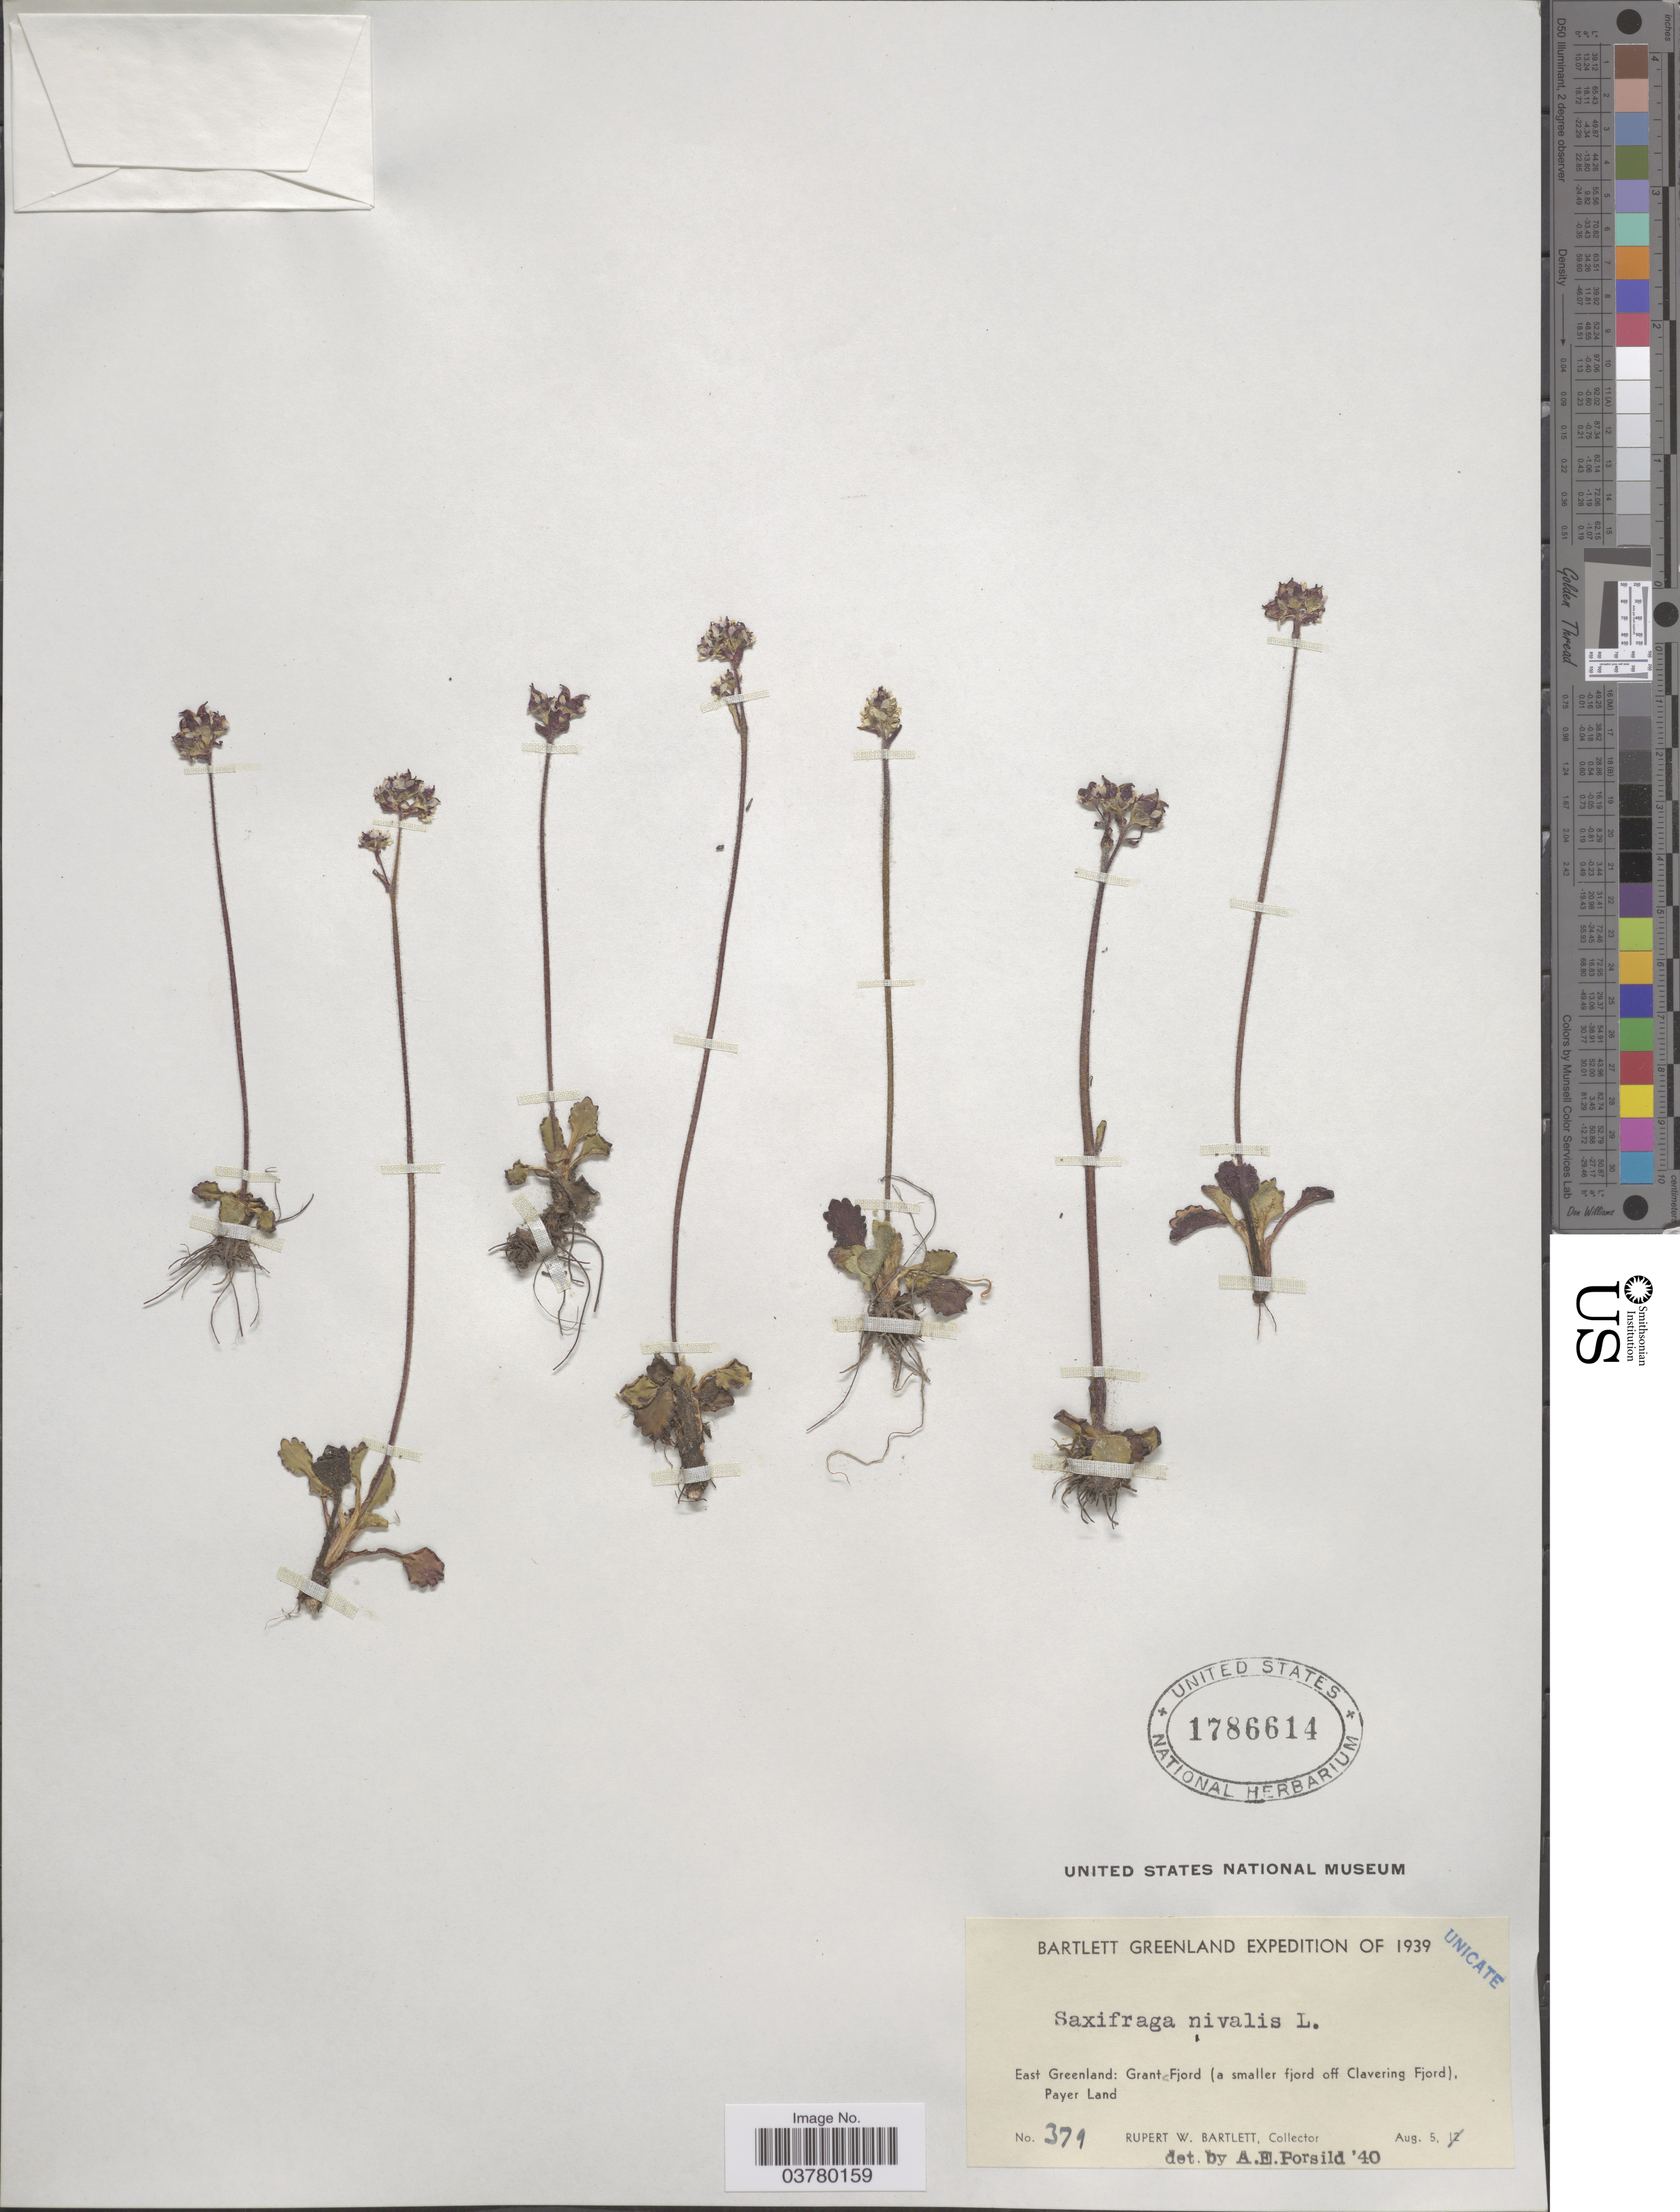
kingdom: Plantae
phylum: Tracheophyta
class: Magnoliopsida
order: Saxifragales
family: Saxifragaceae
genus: Micranthes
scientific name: Micranthes nivalis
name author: (L.) Small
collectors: R. W. Bartlett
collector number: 379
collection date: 1939-08-05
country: Greenland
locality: Greenland Expedition of 1939. East Greenland: Grant Fjord (a smaller fjord off Clavering Fjord), Payer Land.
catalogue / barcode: US 1786614